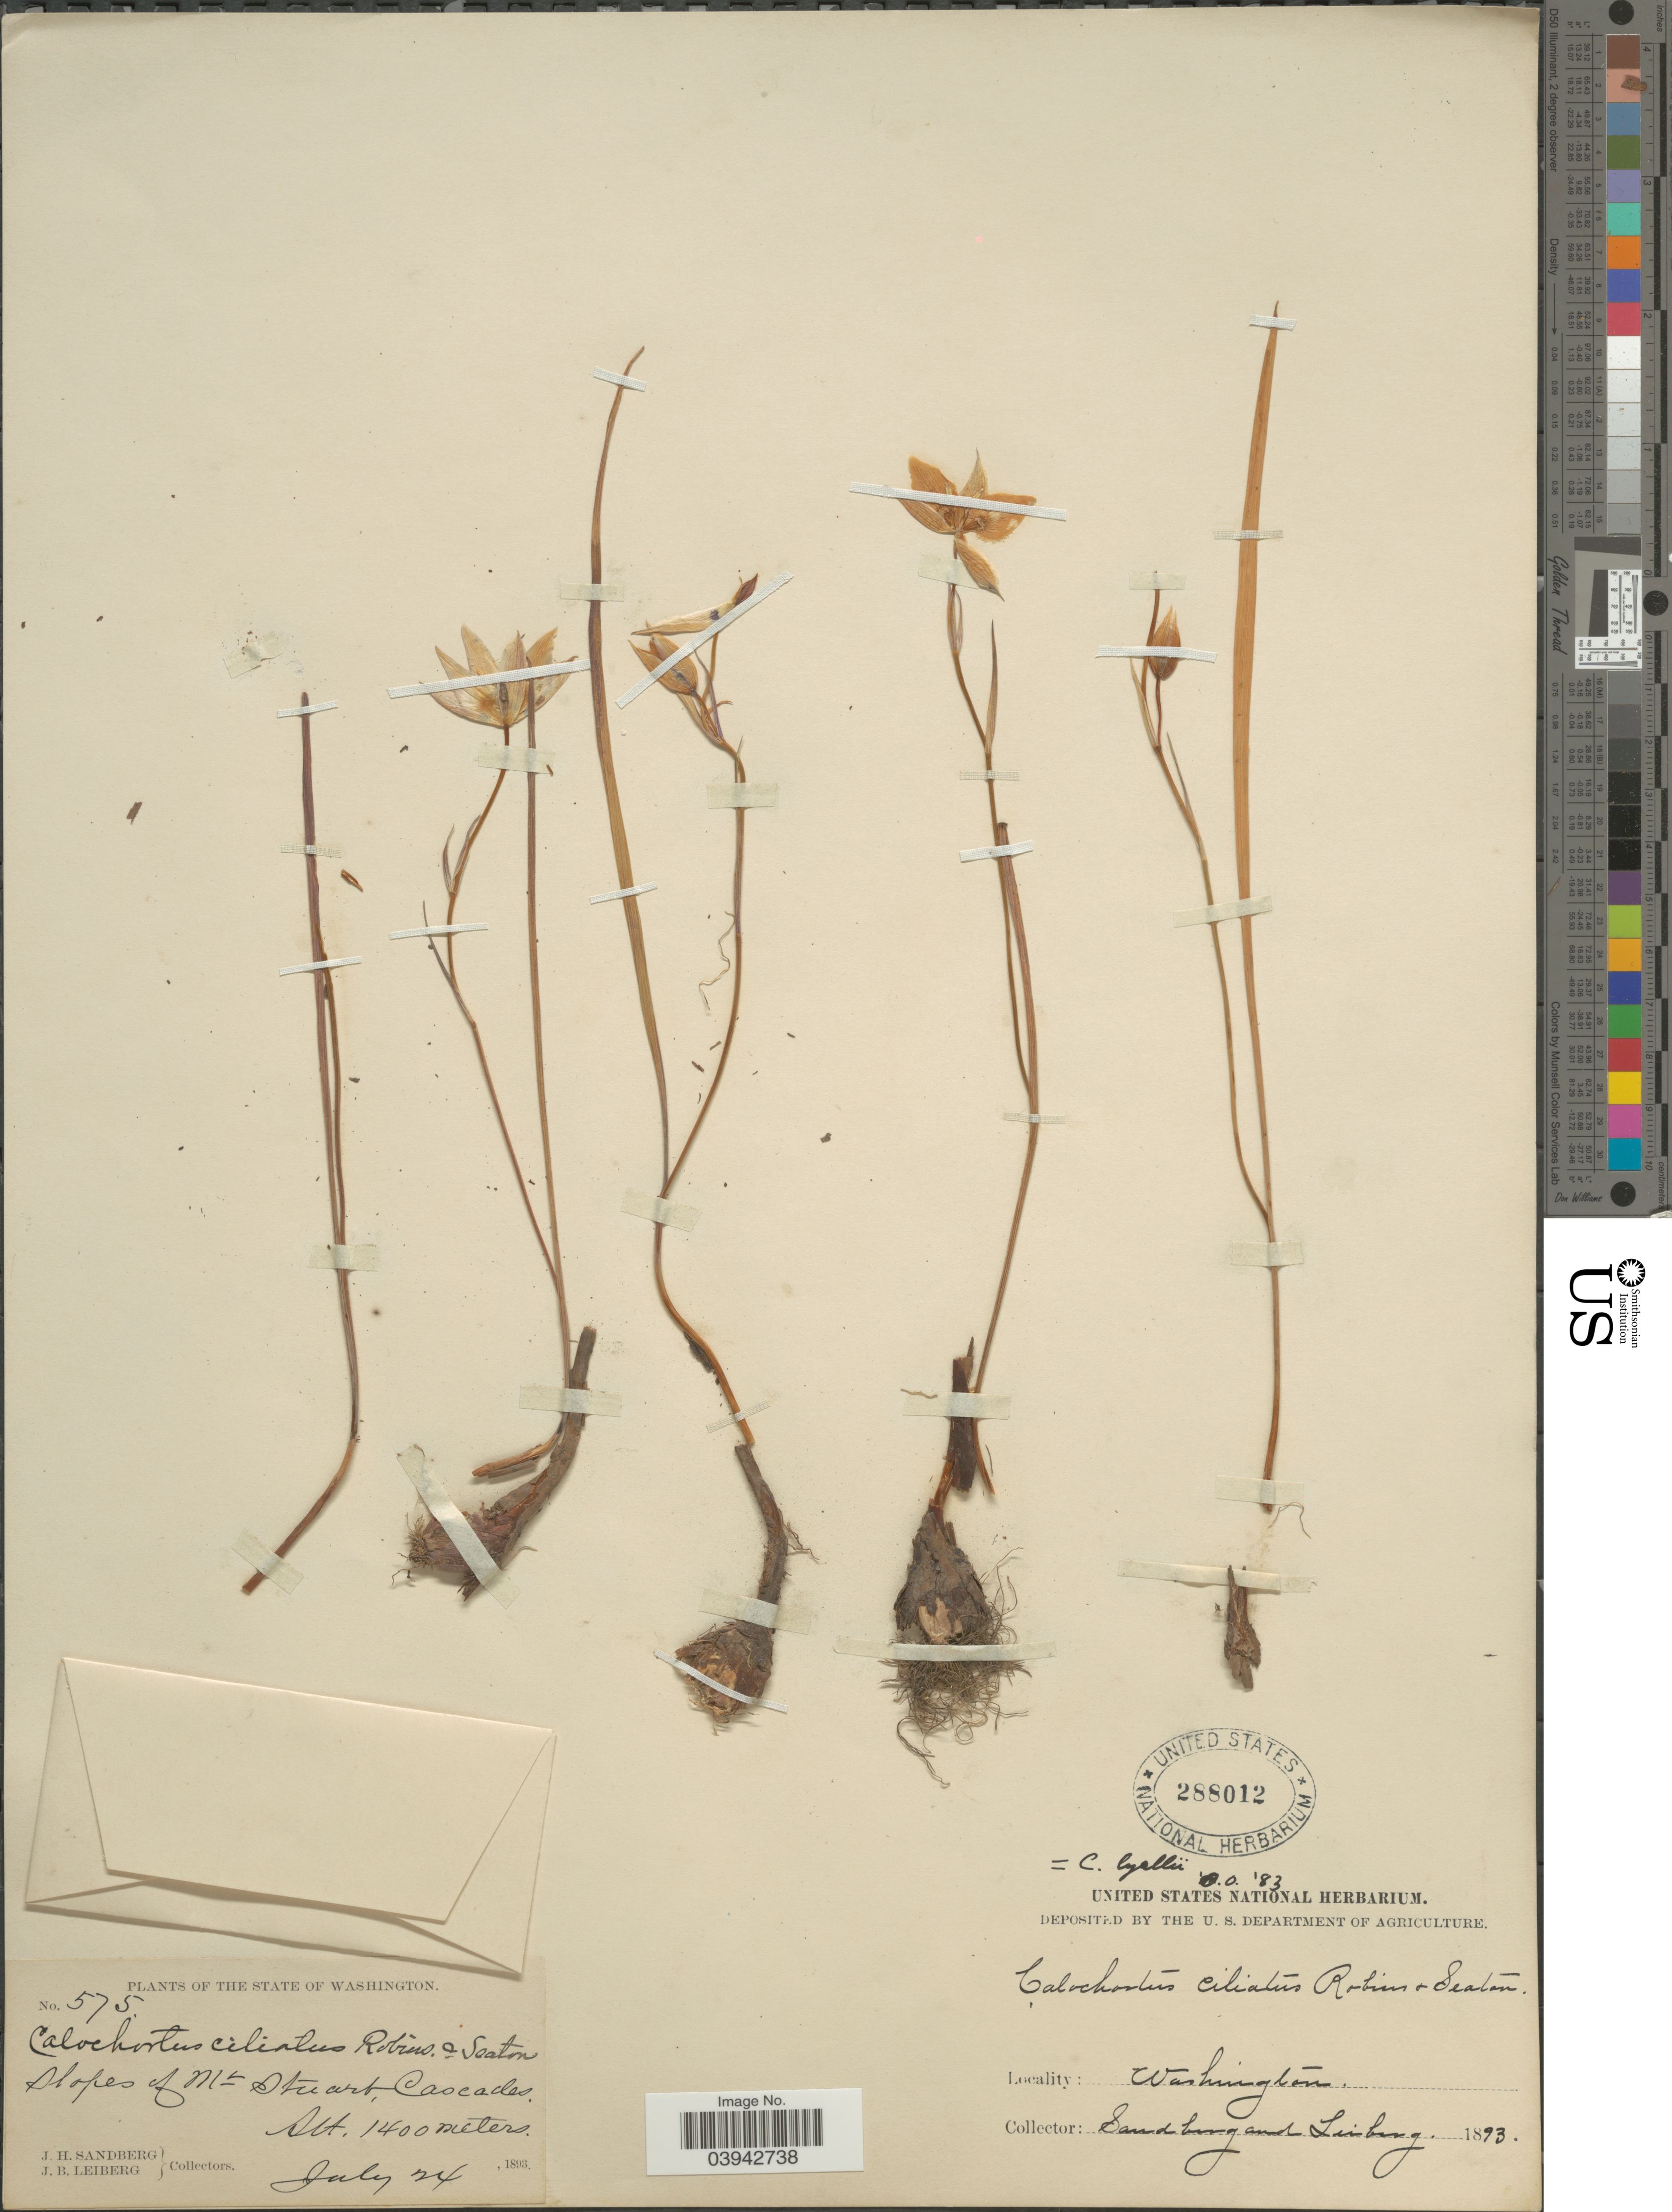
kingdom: Plantae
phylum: Tracheophyta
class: Liliopsida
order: Liliales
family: Liliaceae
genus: Calochortus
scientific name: Calochortus lyallii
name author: Baker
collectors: J. H. Sandberg & J. B. Leiberg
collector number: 575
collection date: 1893-07-24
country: United States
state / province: Washington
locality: Slopes of Mt Stuart, Cascades.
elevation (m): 1400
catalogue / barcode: US 288012